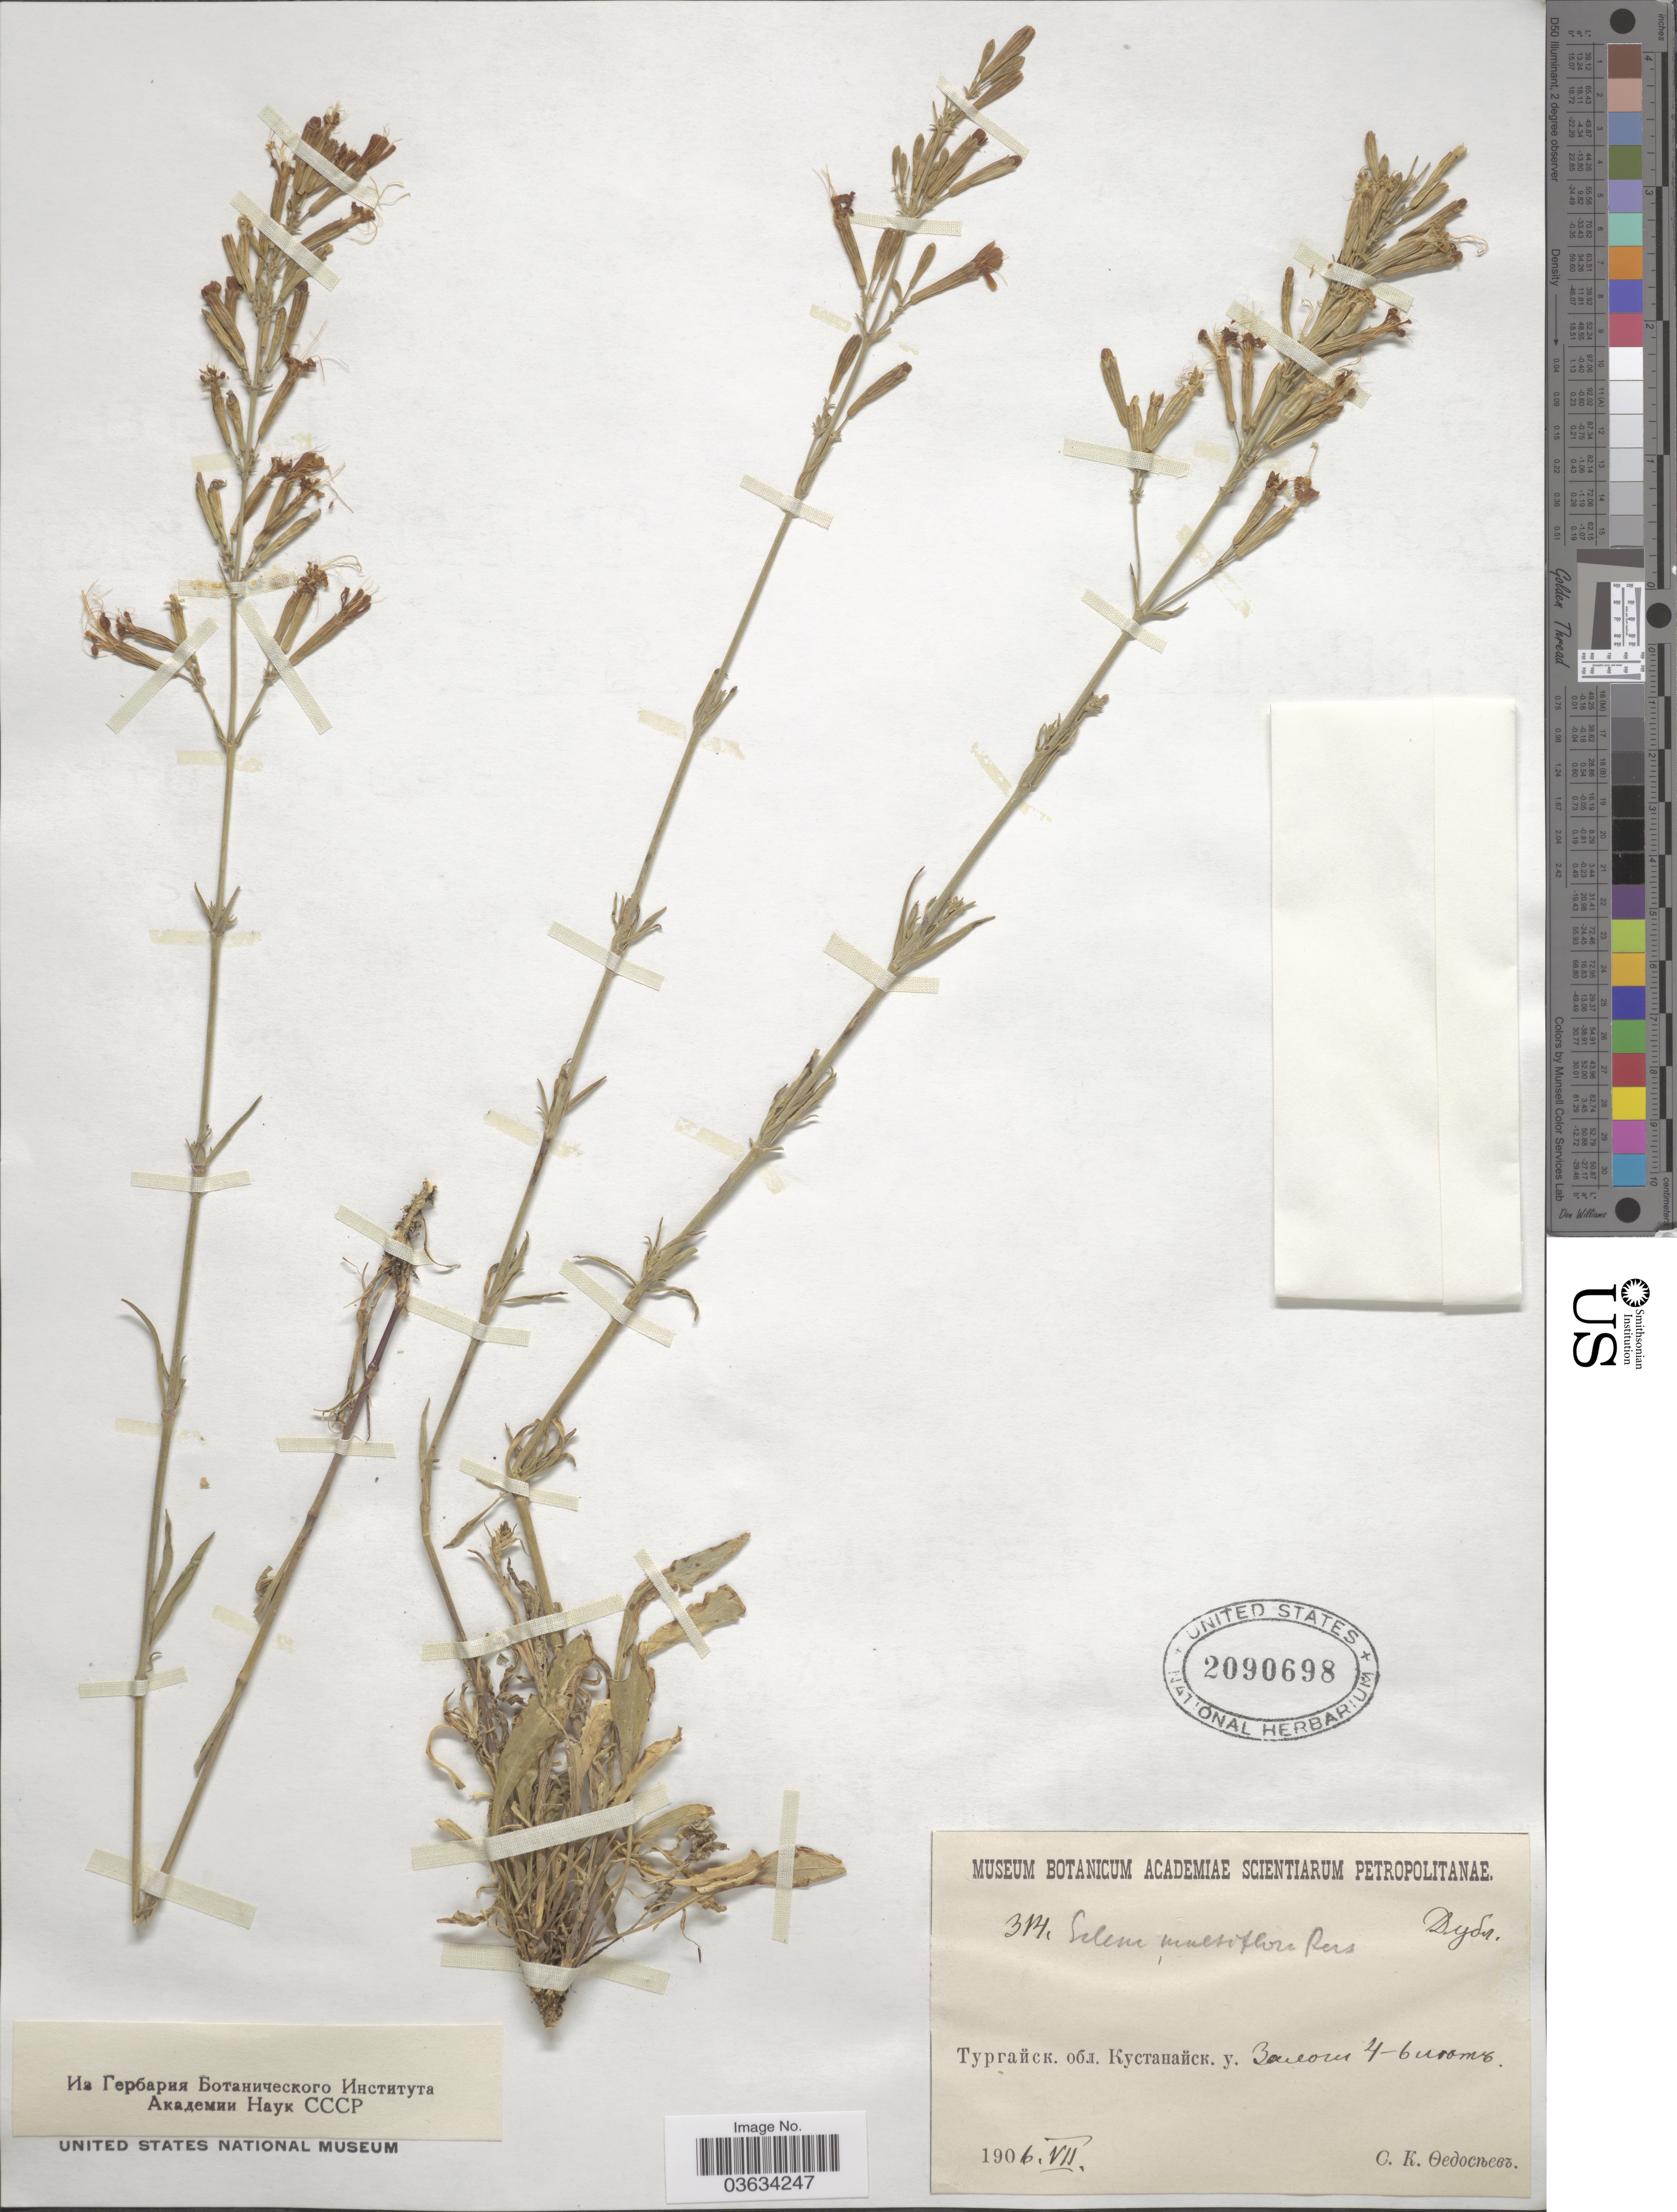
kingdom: Plantae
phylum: Tracheophyta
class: Magnoliopsida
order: Caryophyllales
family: Caryophyllaceae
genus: Silene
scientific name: Silene multiflora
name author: (Ehrh.) Pers.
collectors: O. Fedoseev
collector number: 314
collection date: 1906-07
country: Kazakhstan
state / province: Qustanay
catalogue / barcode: US 2090698